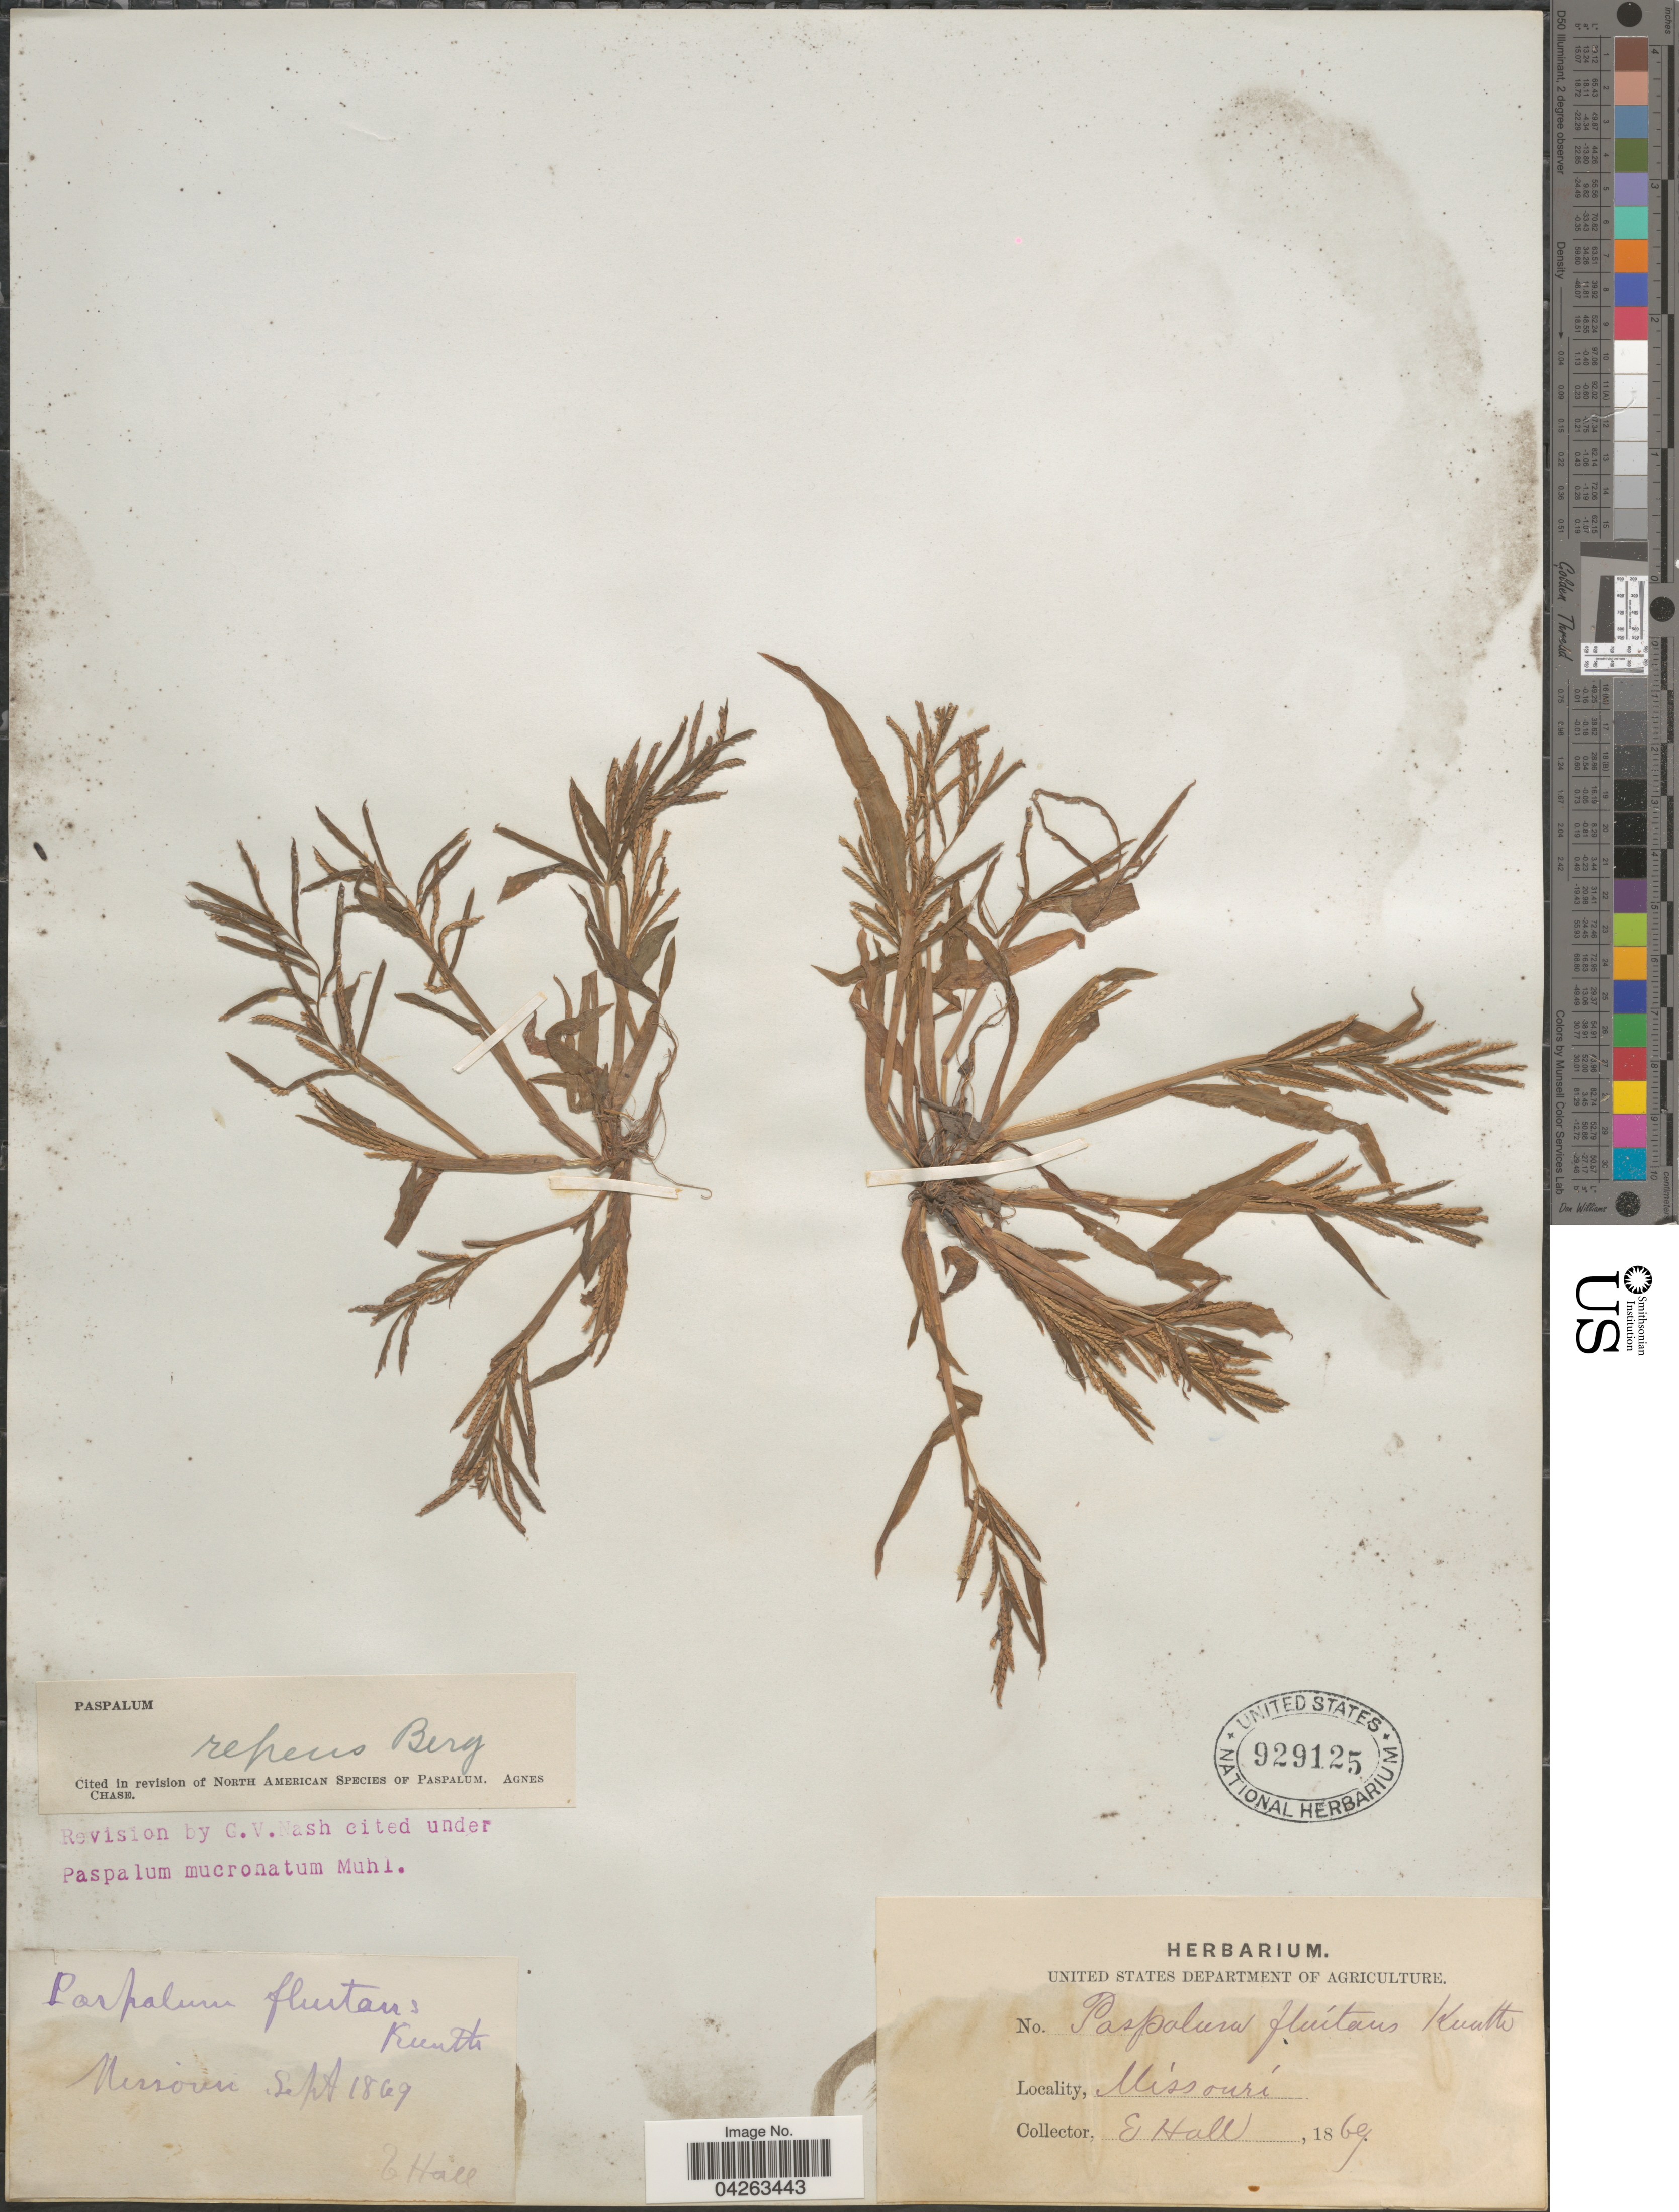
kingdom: Plantae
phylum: Tracheophyta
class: Liliopsida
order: Poales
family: Poaceae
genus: Paspalum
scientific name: Paspalum repens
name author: P.J. Bergius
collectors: E. Hall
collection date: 1867-09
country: United States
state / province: Missouri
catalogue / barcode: US 929125